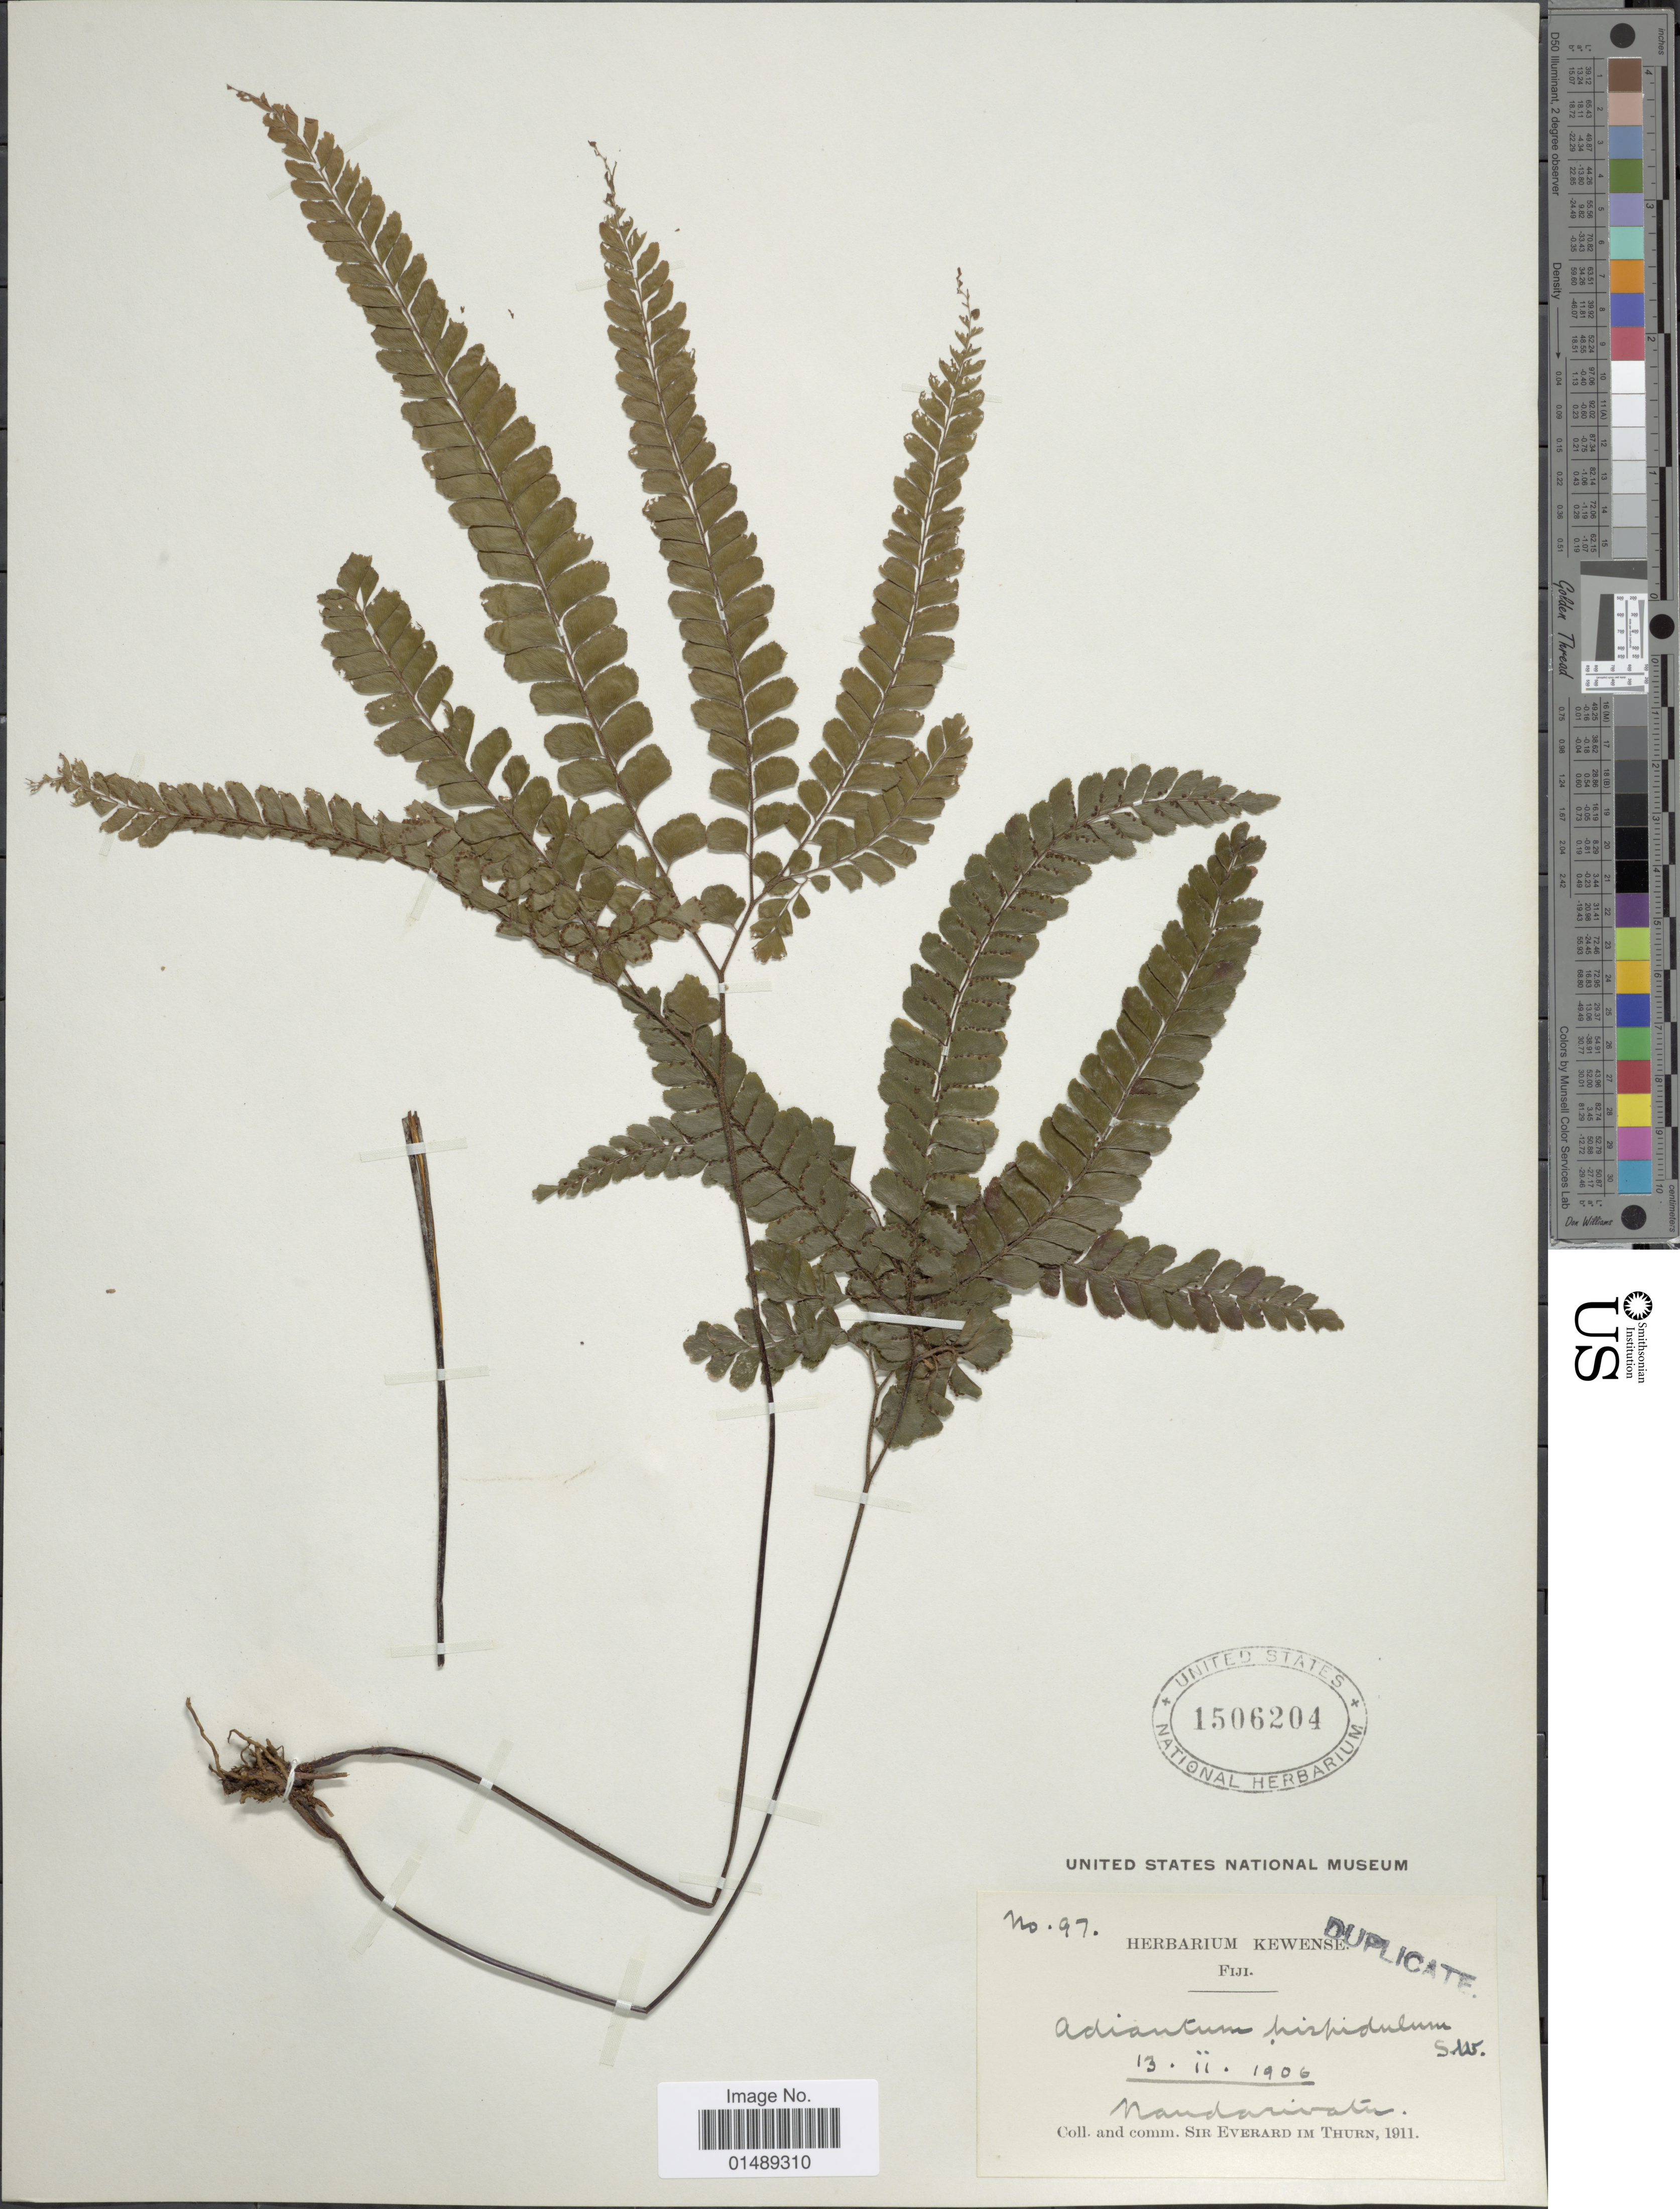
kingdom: Plantae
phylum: Tracheophyta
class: Polypodiopsida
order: Polypodiales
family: Pteridaceae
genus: Adiantum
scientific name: Adiantum hispidulum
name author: Sw.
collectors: E. F. im Thurn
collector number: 97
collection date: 1906-11-13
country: Fiji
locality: Nandarivatu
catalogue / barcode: US 1506204